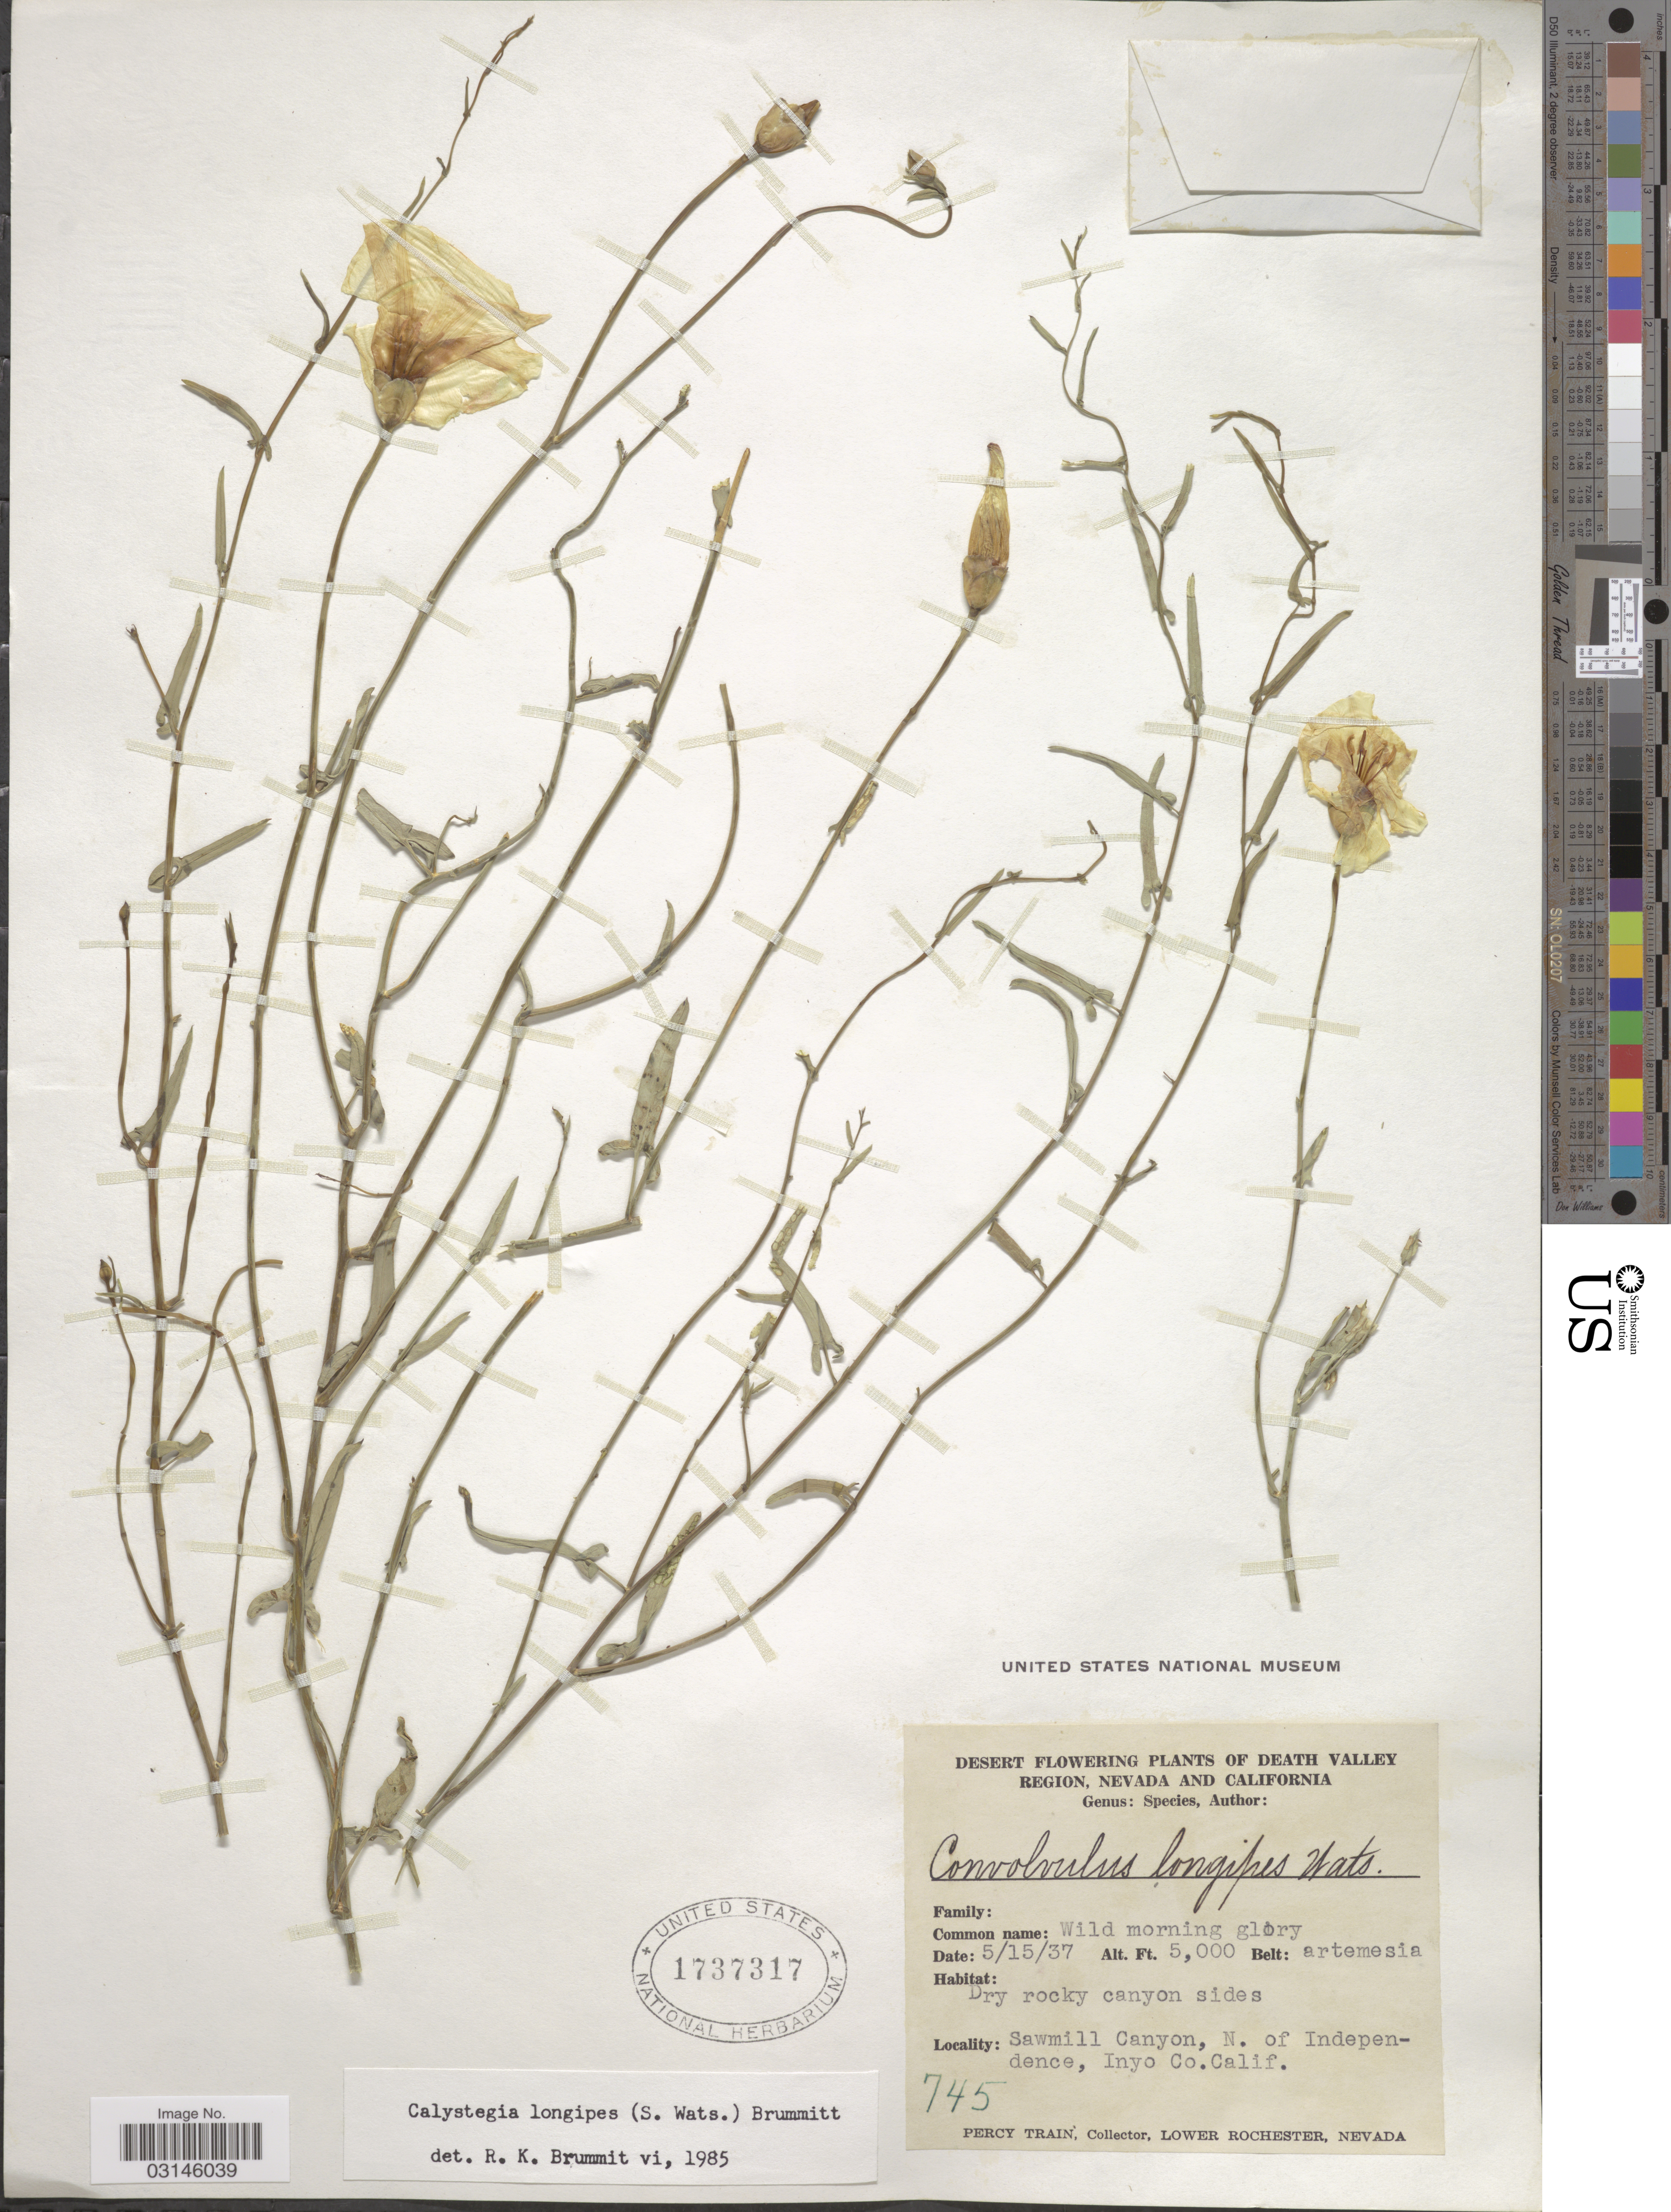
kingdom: Plantae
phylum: Tracheophyta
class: Magnoliopsida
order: Solanales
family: Convolvulaceae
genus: Calystegia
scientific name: Calystegia longipes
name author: (S. Watson) Brummitt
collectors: P. Train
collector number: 745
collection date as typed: Transcribed d/m/y: 15/5/37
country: United States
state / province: California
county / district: Inyo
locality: Death Valley Region. Sawmill Canyon, N. of Independence, Inyo Co.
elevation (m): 1524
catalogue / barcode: US 1737317